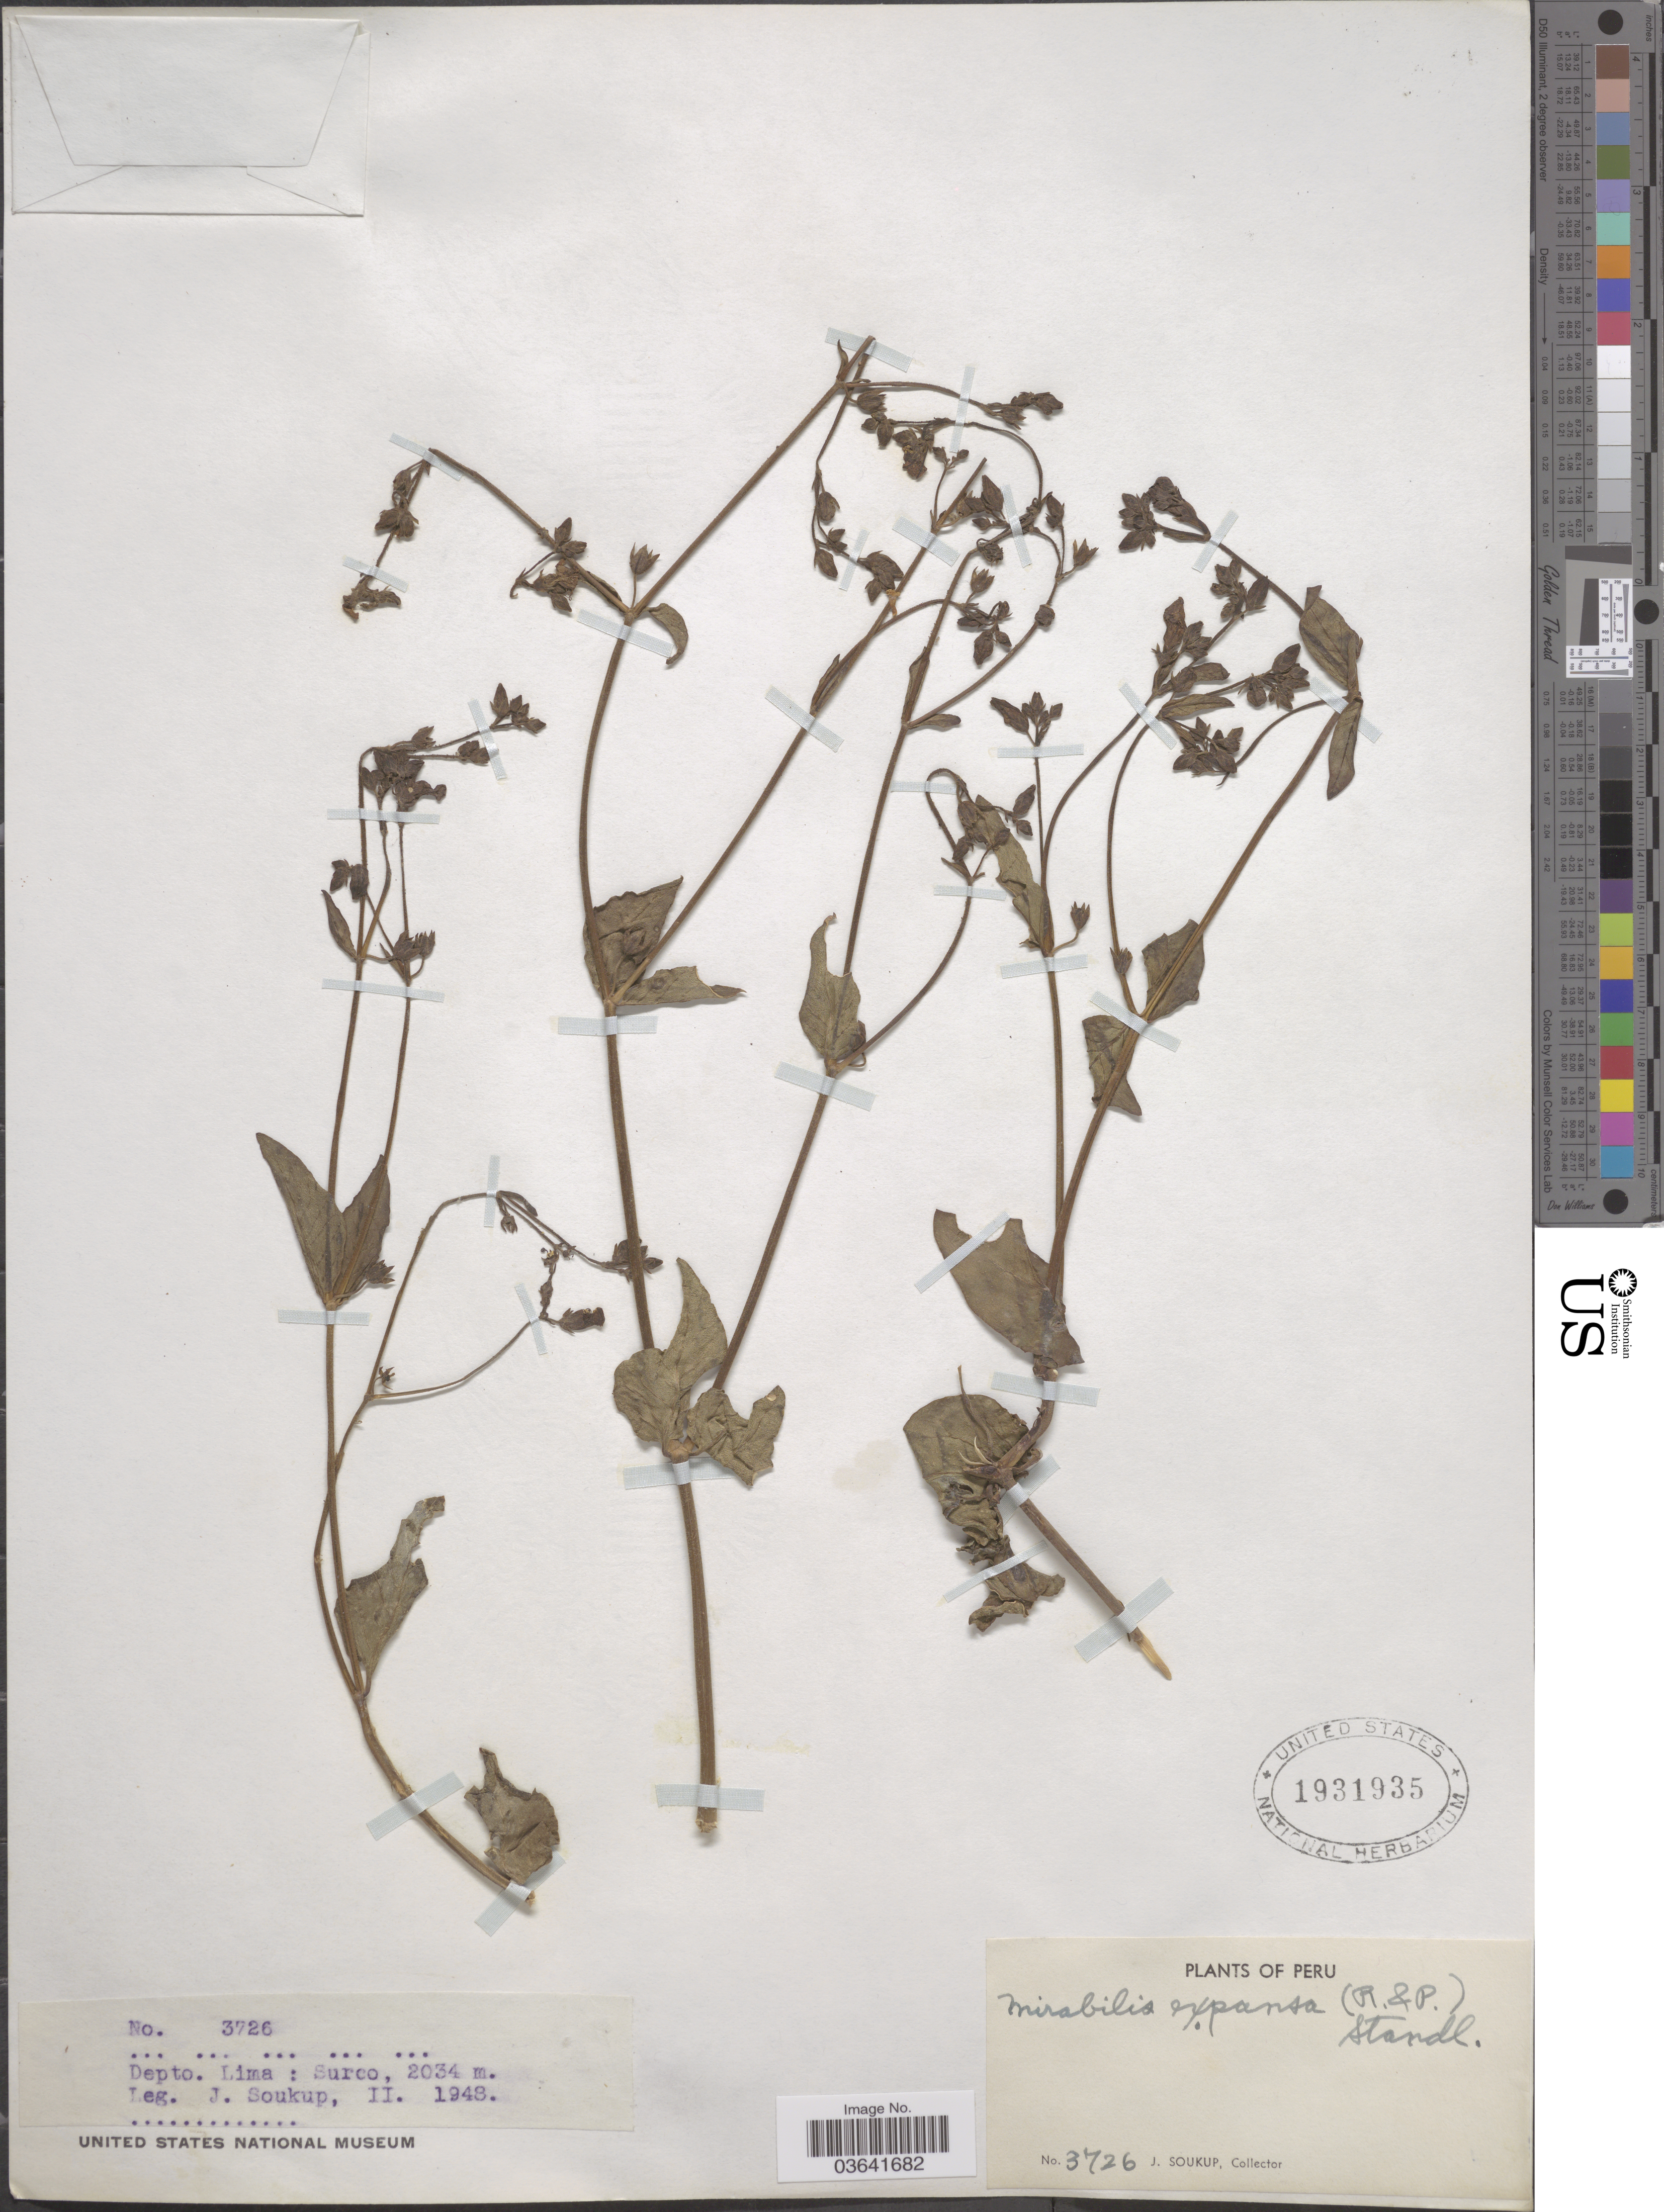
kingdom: Plantae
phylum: Tracheophyta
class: Magnoliopsida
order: Caryophyllales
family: Nyctaginaceae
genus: Mirabilis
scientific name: Mirabilis expansa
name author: (Ruiz & Pav.) Standl.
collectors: J. Soukup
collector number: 3726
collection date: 1948-02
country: Peru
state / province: Lima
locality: Depto. Lima: Surco.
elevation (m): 2034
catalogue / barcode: US 1931935